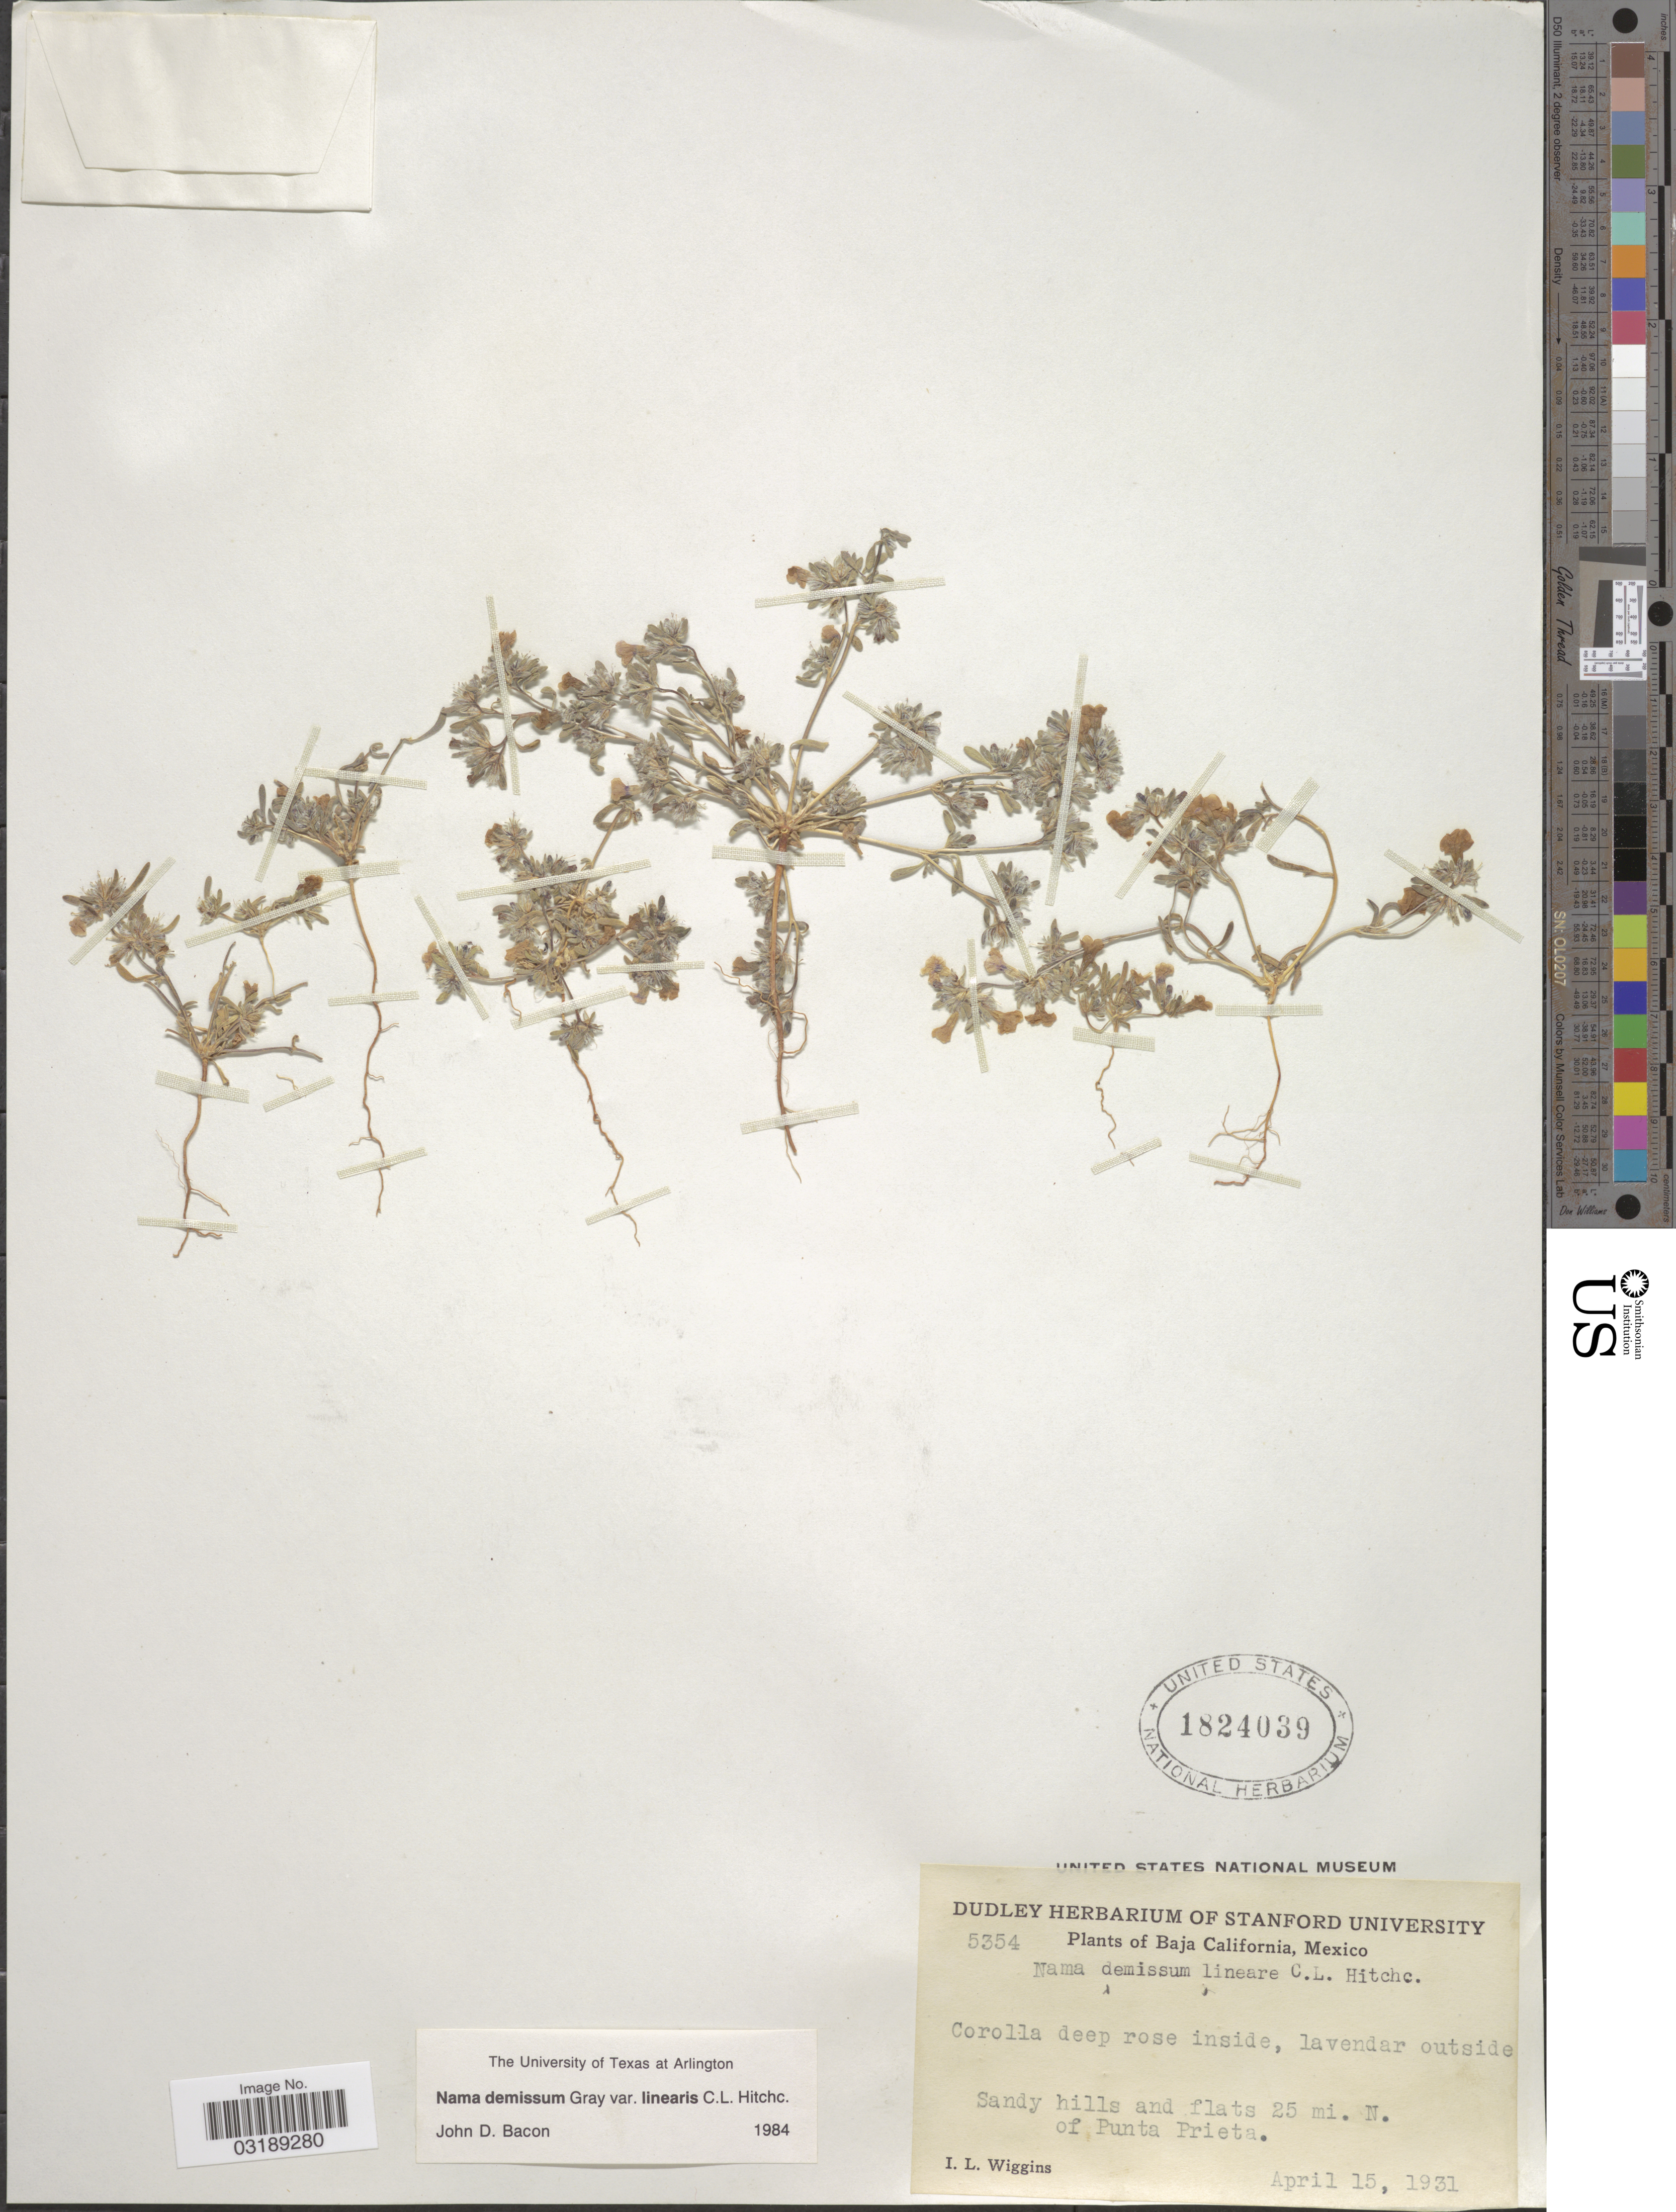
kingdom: Plantae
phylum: Tracheophyta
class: Magnoliopsida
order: Boraginales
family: Namaceae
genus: Nama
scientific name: Nama demissa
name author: A. Gray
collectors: I. L. Wiggins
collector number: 5354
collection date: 1931-04-15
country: Mexico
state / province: Baja California Norte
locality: Sandy hills and flats 25 mi. N. of Punta Prieta.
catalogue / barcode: US 1824039